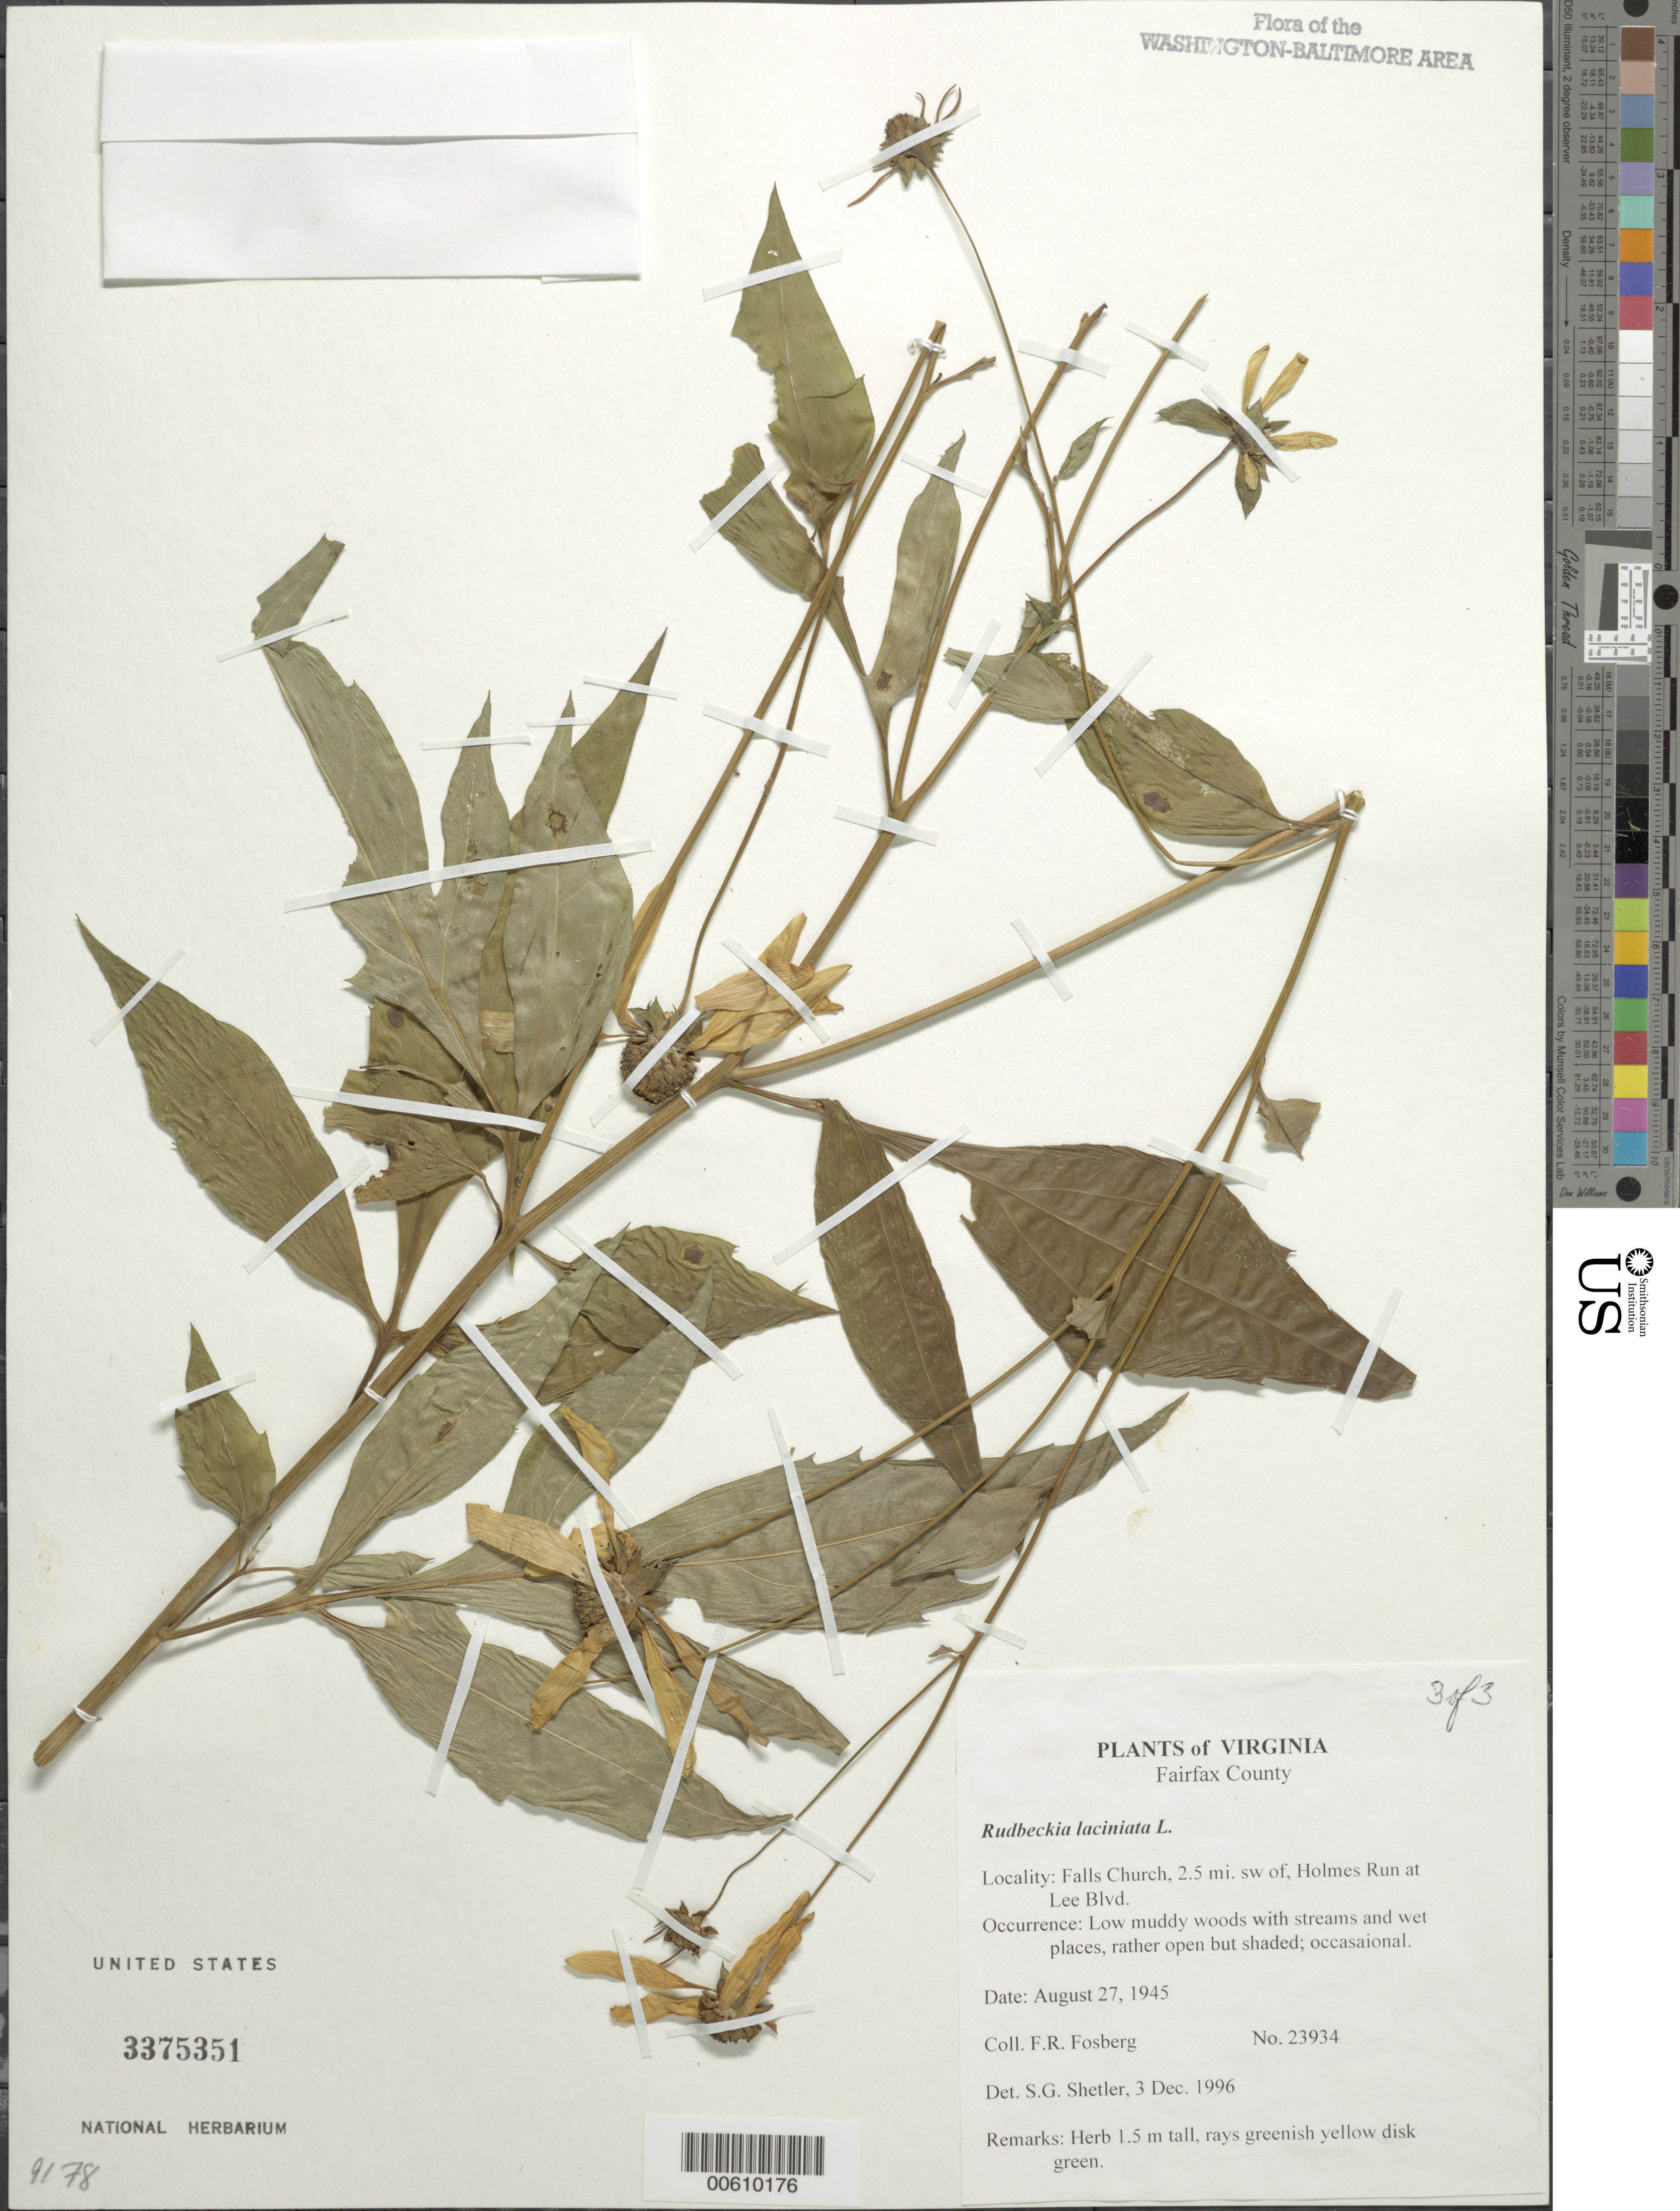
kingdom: Plantae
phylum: Tracheophyta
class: Magnoliopsida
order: Asterales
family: Asteraceae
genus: Rudbeckia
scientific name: Rudbeckia laciniata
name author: L.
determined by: Shetler, Stanwyn G., (US), NMNH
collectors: F. R. Fosberg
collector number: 23934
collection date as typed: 27 Aug 1945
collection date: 1945-08-27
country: United States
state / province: Virginia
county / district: Fairfax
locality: Falls Church, 2.5 mi. sw of, Holmes Run at Lee Blvd.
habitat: Low muddy woods with streams and wet places, rather open but shaded; occasaional.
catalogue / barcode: US 3375351